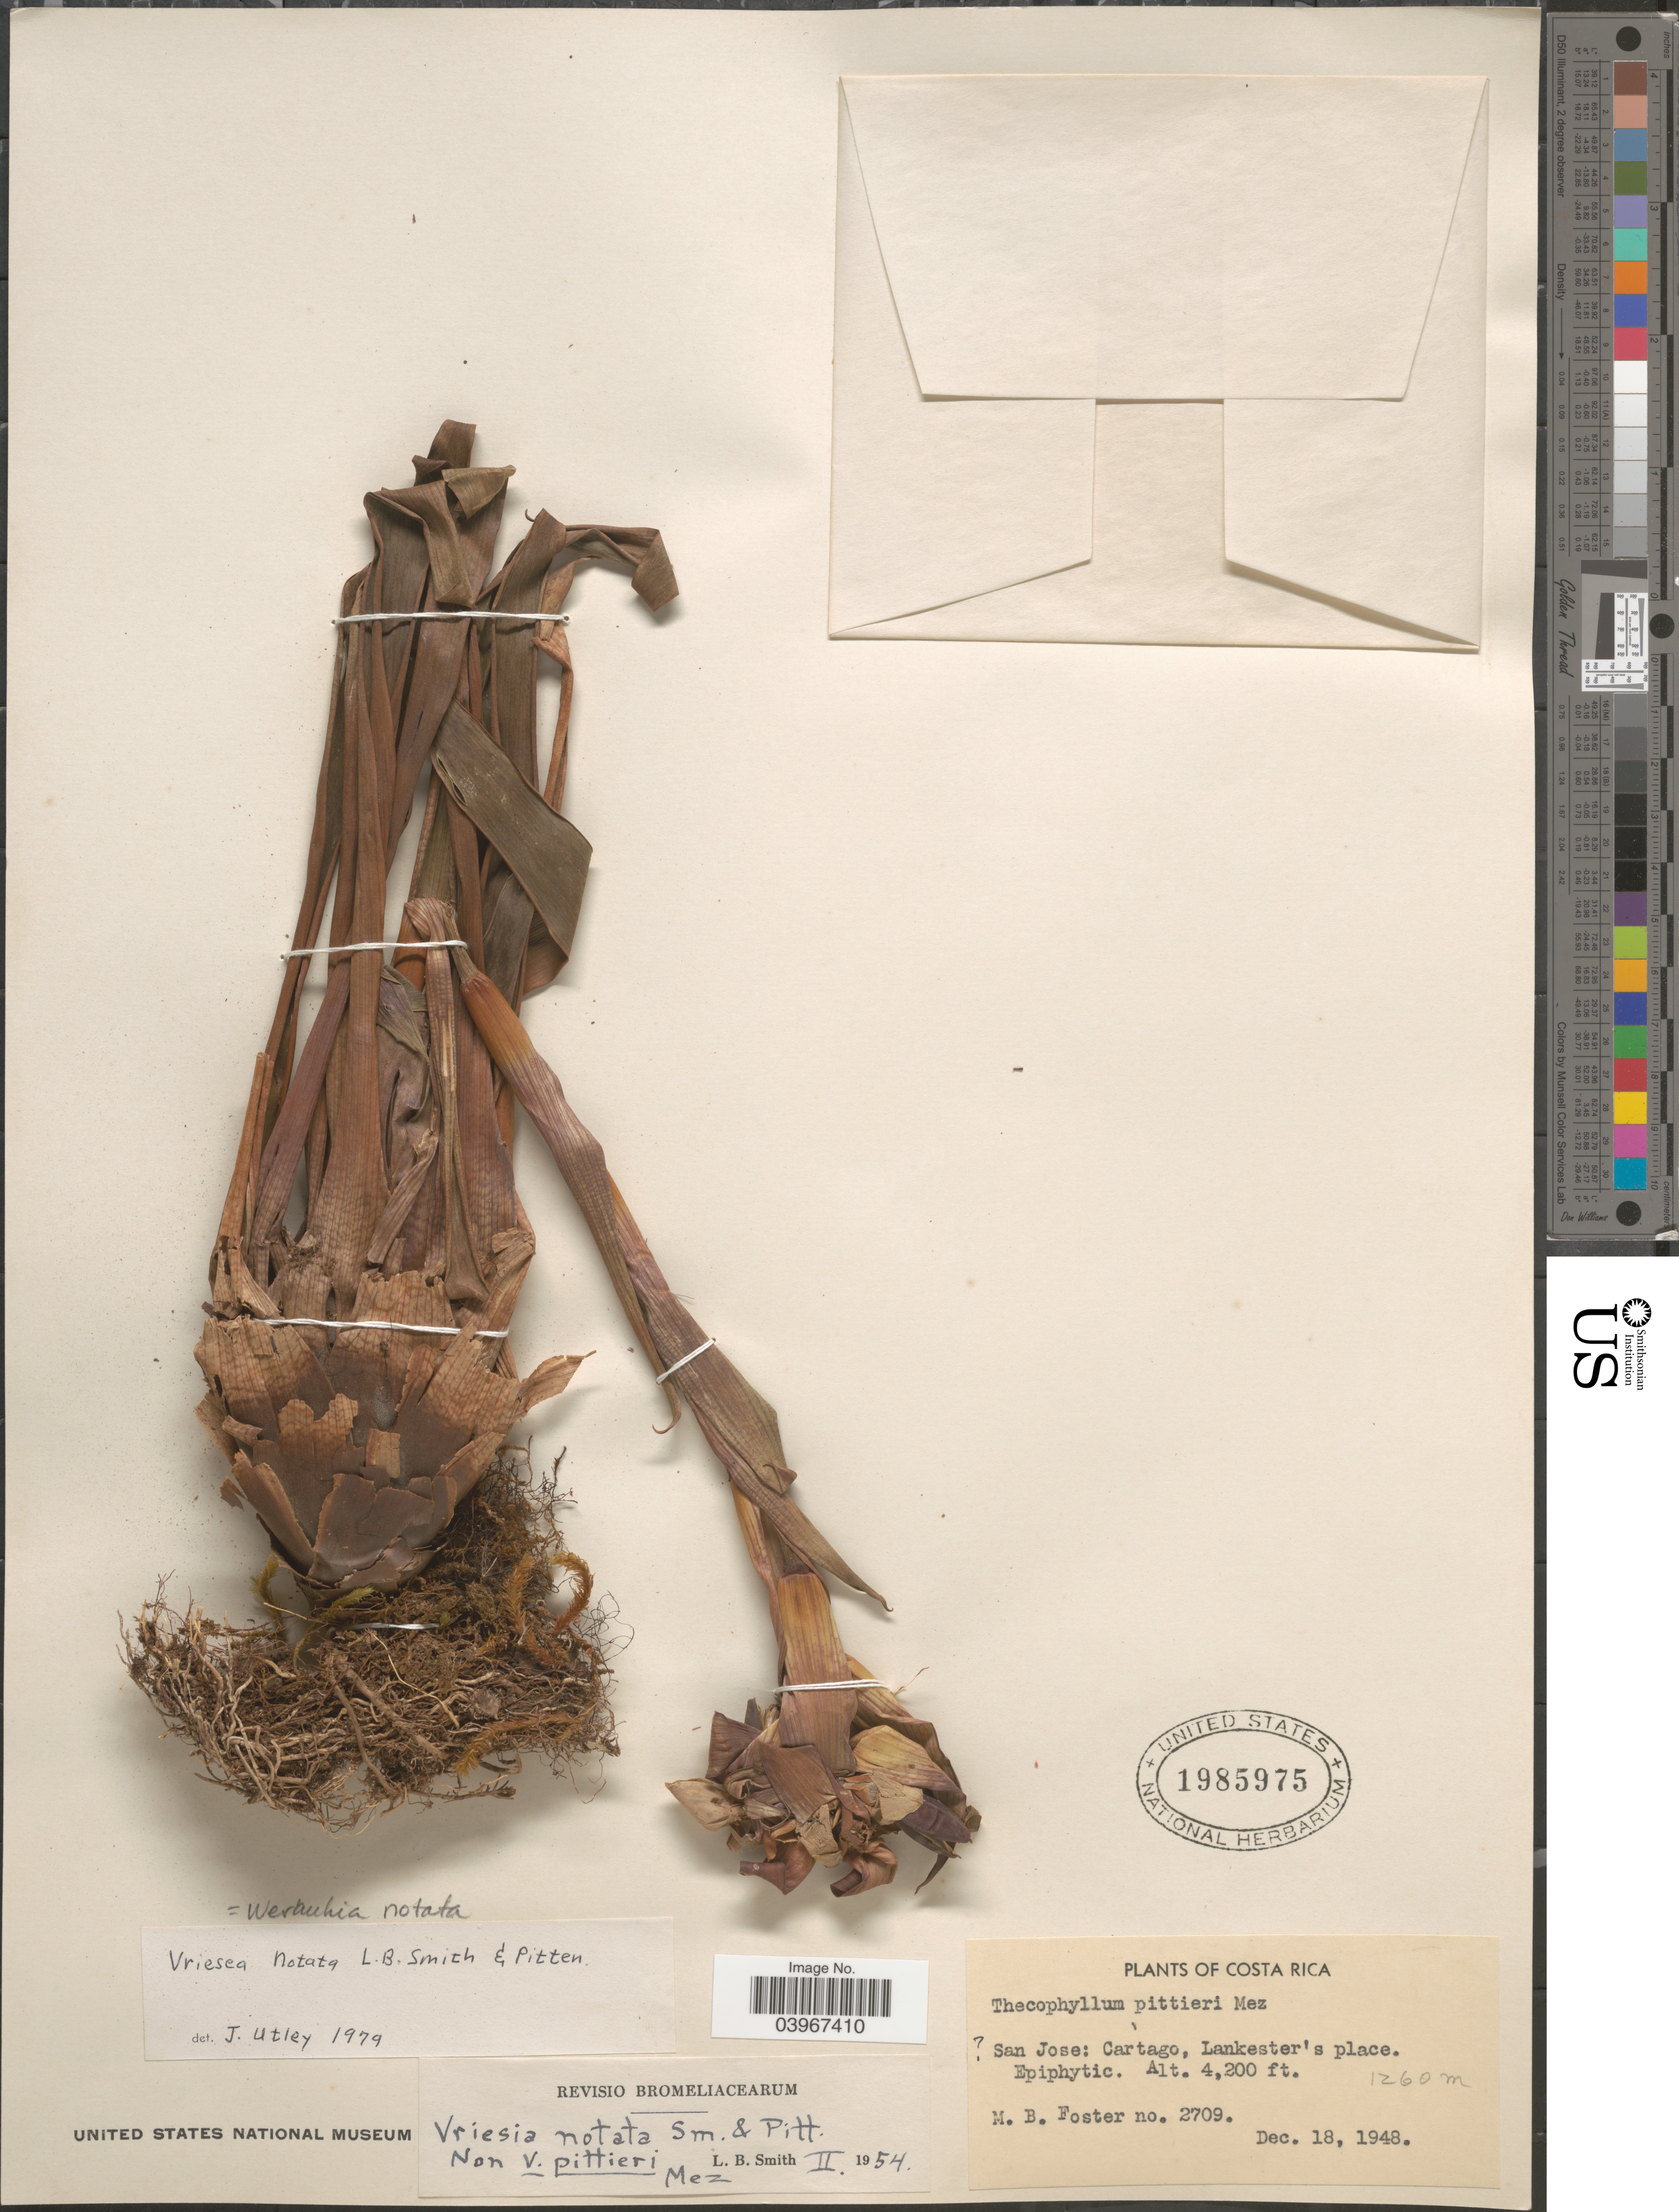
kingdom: Plantae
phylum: Tracheophyta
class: Liliopsida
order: Poales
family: Bromeliaceae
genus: Werauhia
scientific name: Werauhia notata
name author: (L.B. Sm. & Pittendr.) J.R. Grant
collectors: M. B. Foster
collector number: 2709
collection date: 1948-12-18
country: Costa Rica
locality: San Jose: Cartago, Lankester's place.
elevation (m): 1280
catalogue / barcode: US 1985975